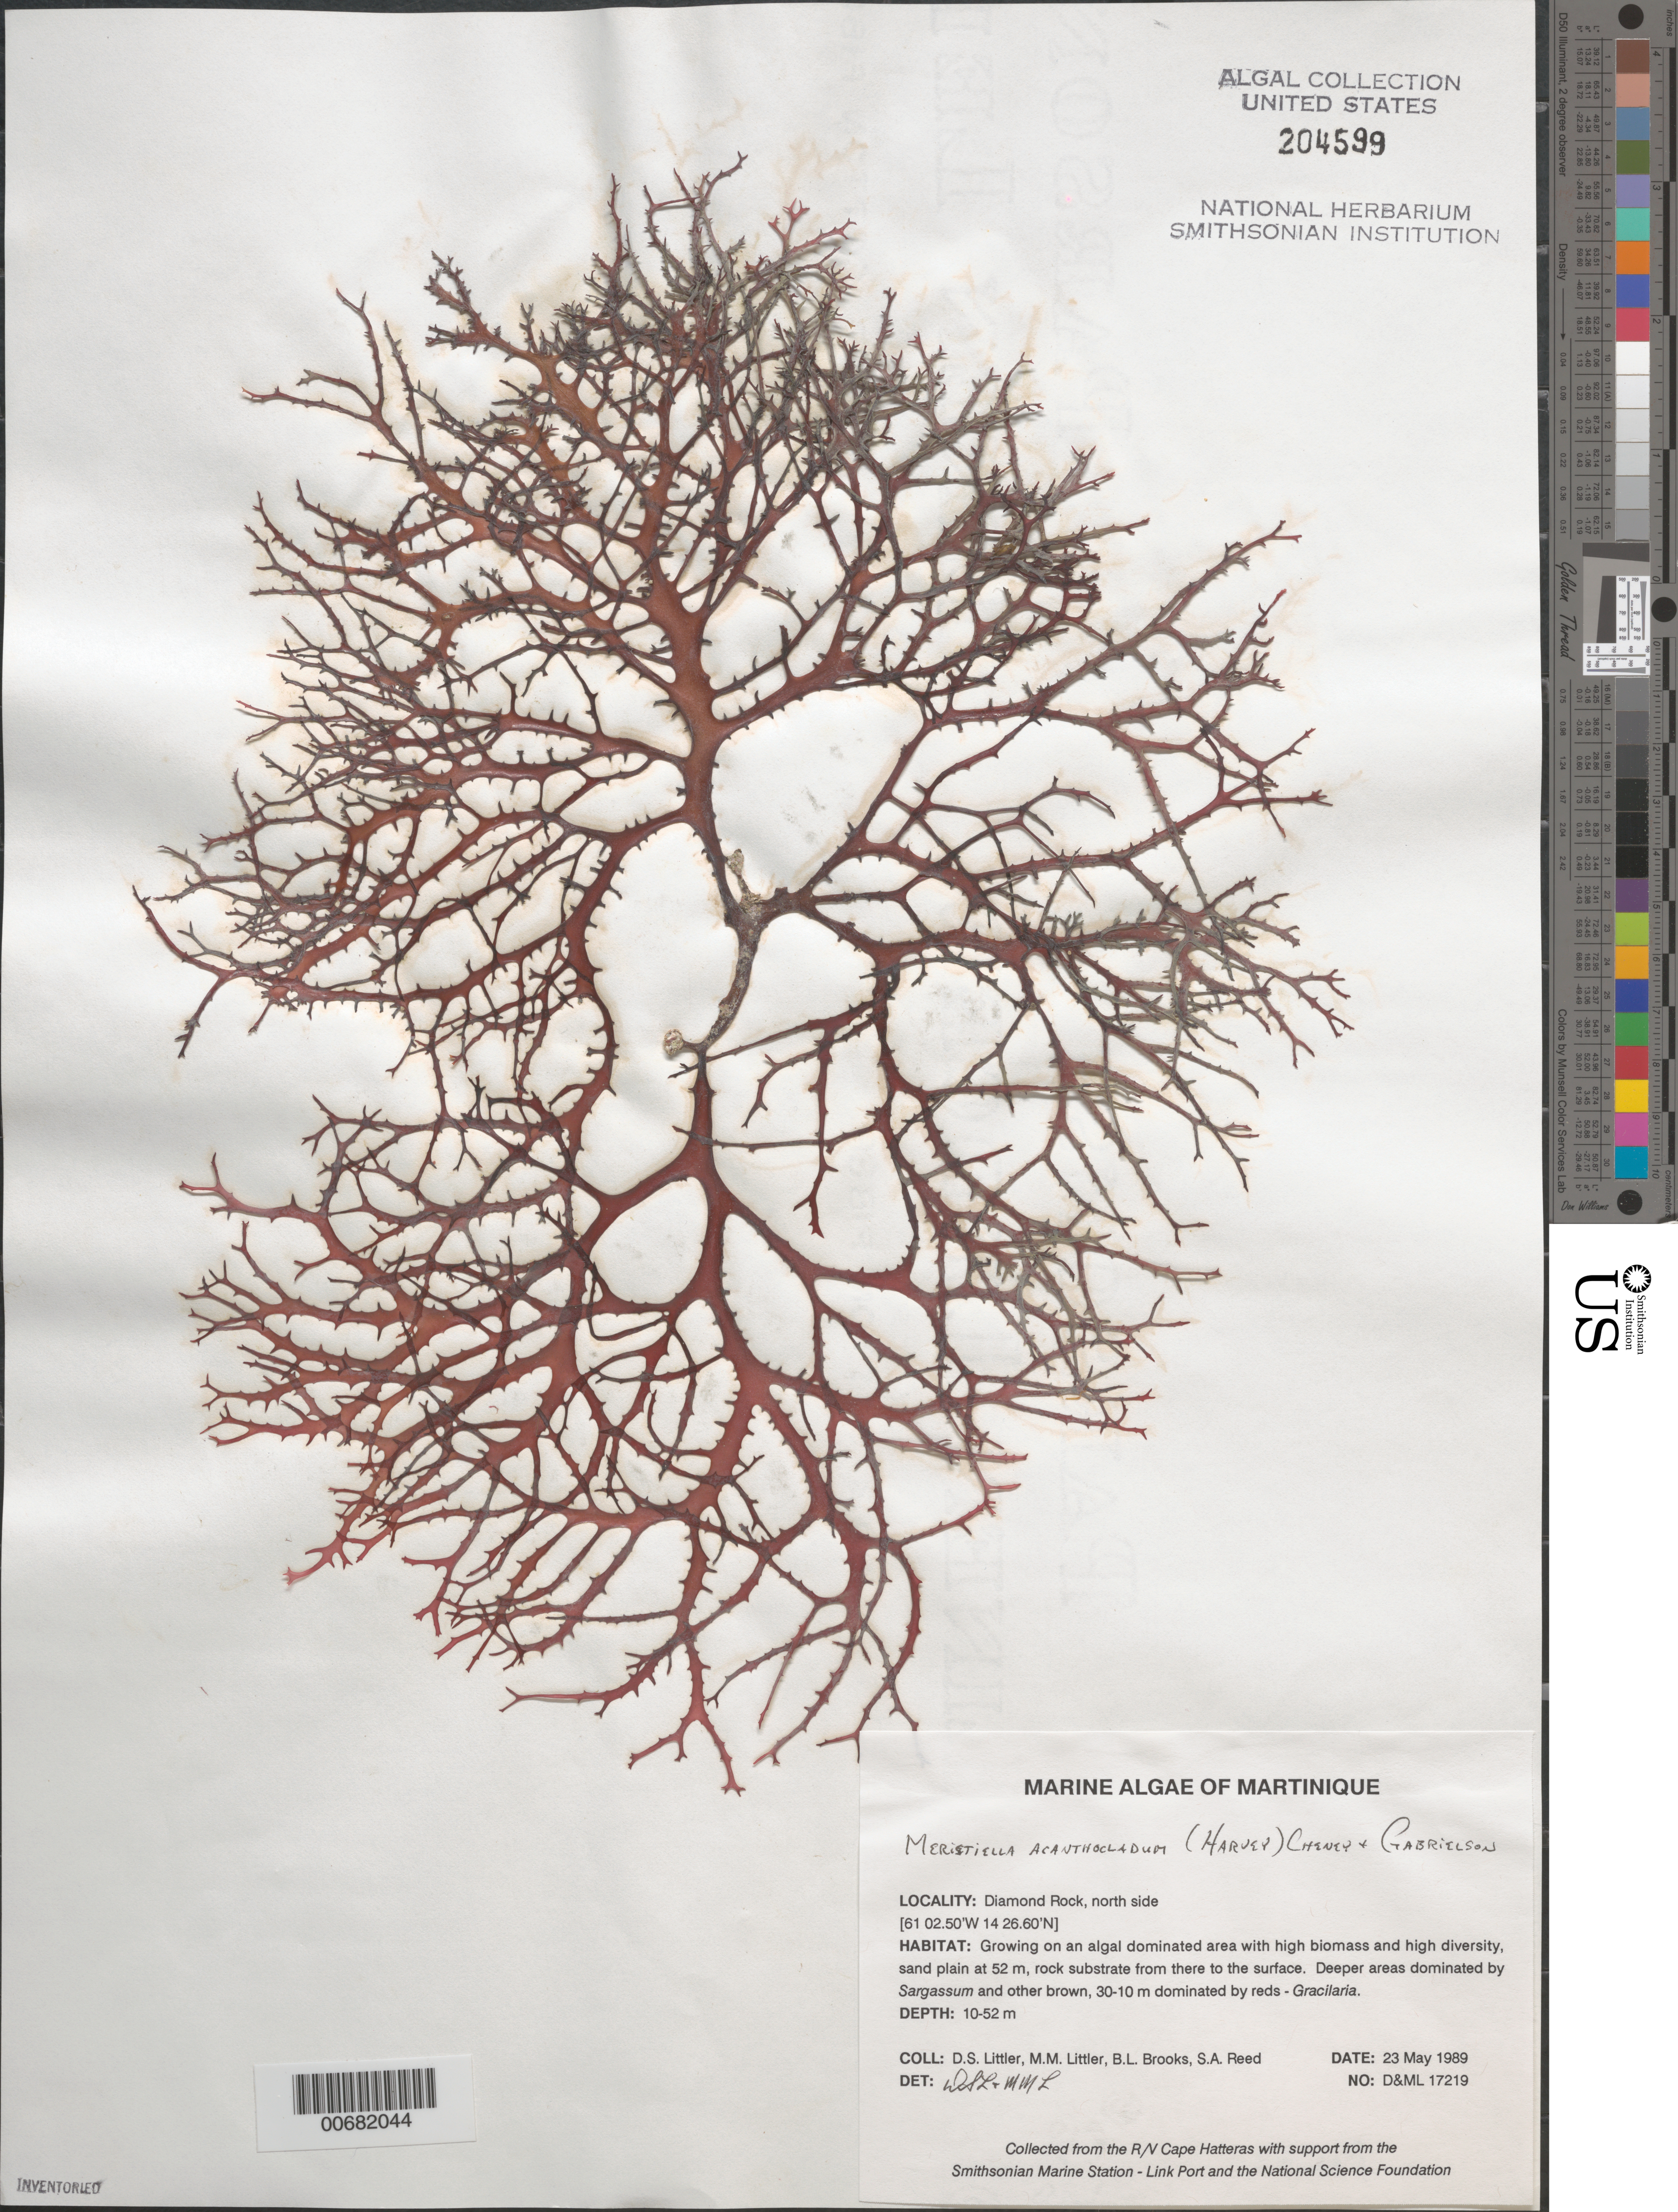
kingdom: Plantae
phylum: Rhodophyta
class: Florideophyceae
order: Gigartinales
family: Areschougiaceae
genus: Meristiella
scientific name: Meristiella acanthocladum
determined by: Littler, D. S.; Littler, M. M.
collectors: D. S. Littler, M. M. Littler, B. Brooks & S. Reed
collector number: D&ML 17219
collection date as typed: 23 May 1989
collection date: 1989-05-23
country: Martinique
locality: Diamond Rock, north side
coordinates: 14 26.60' N, 61 02.50' W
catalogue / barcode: US 204599